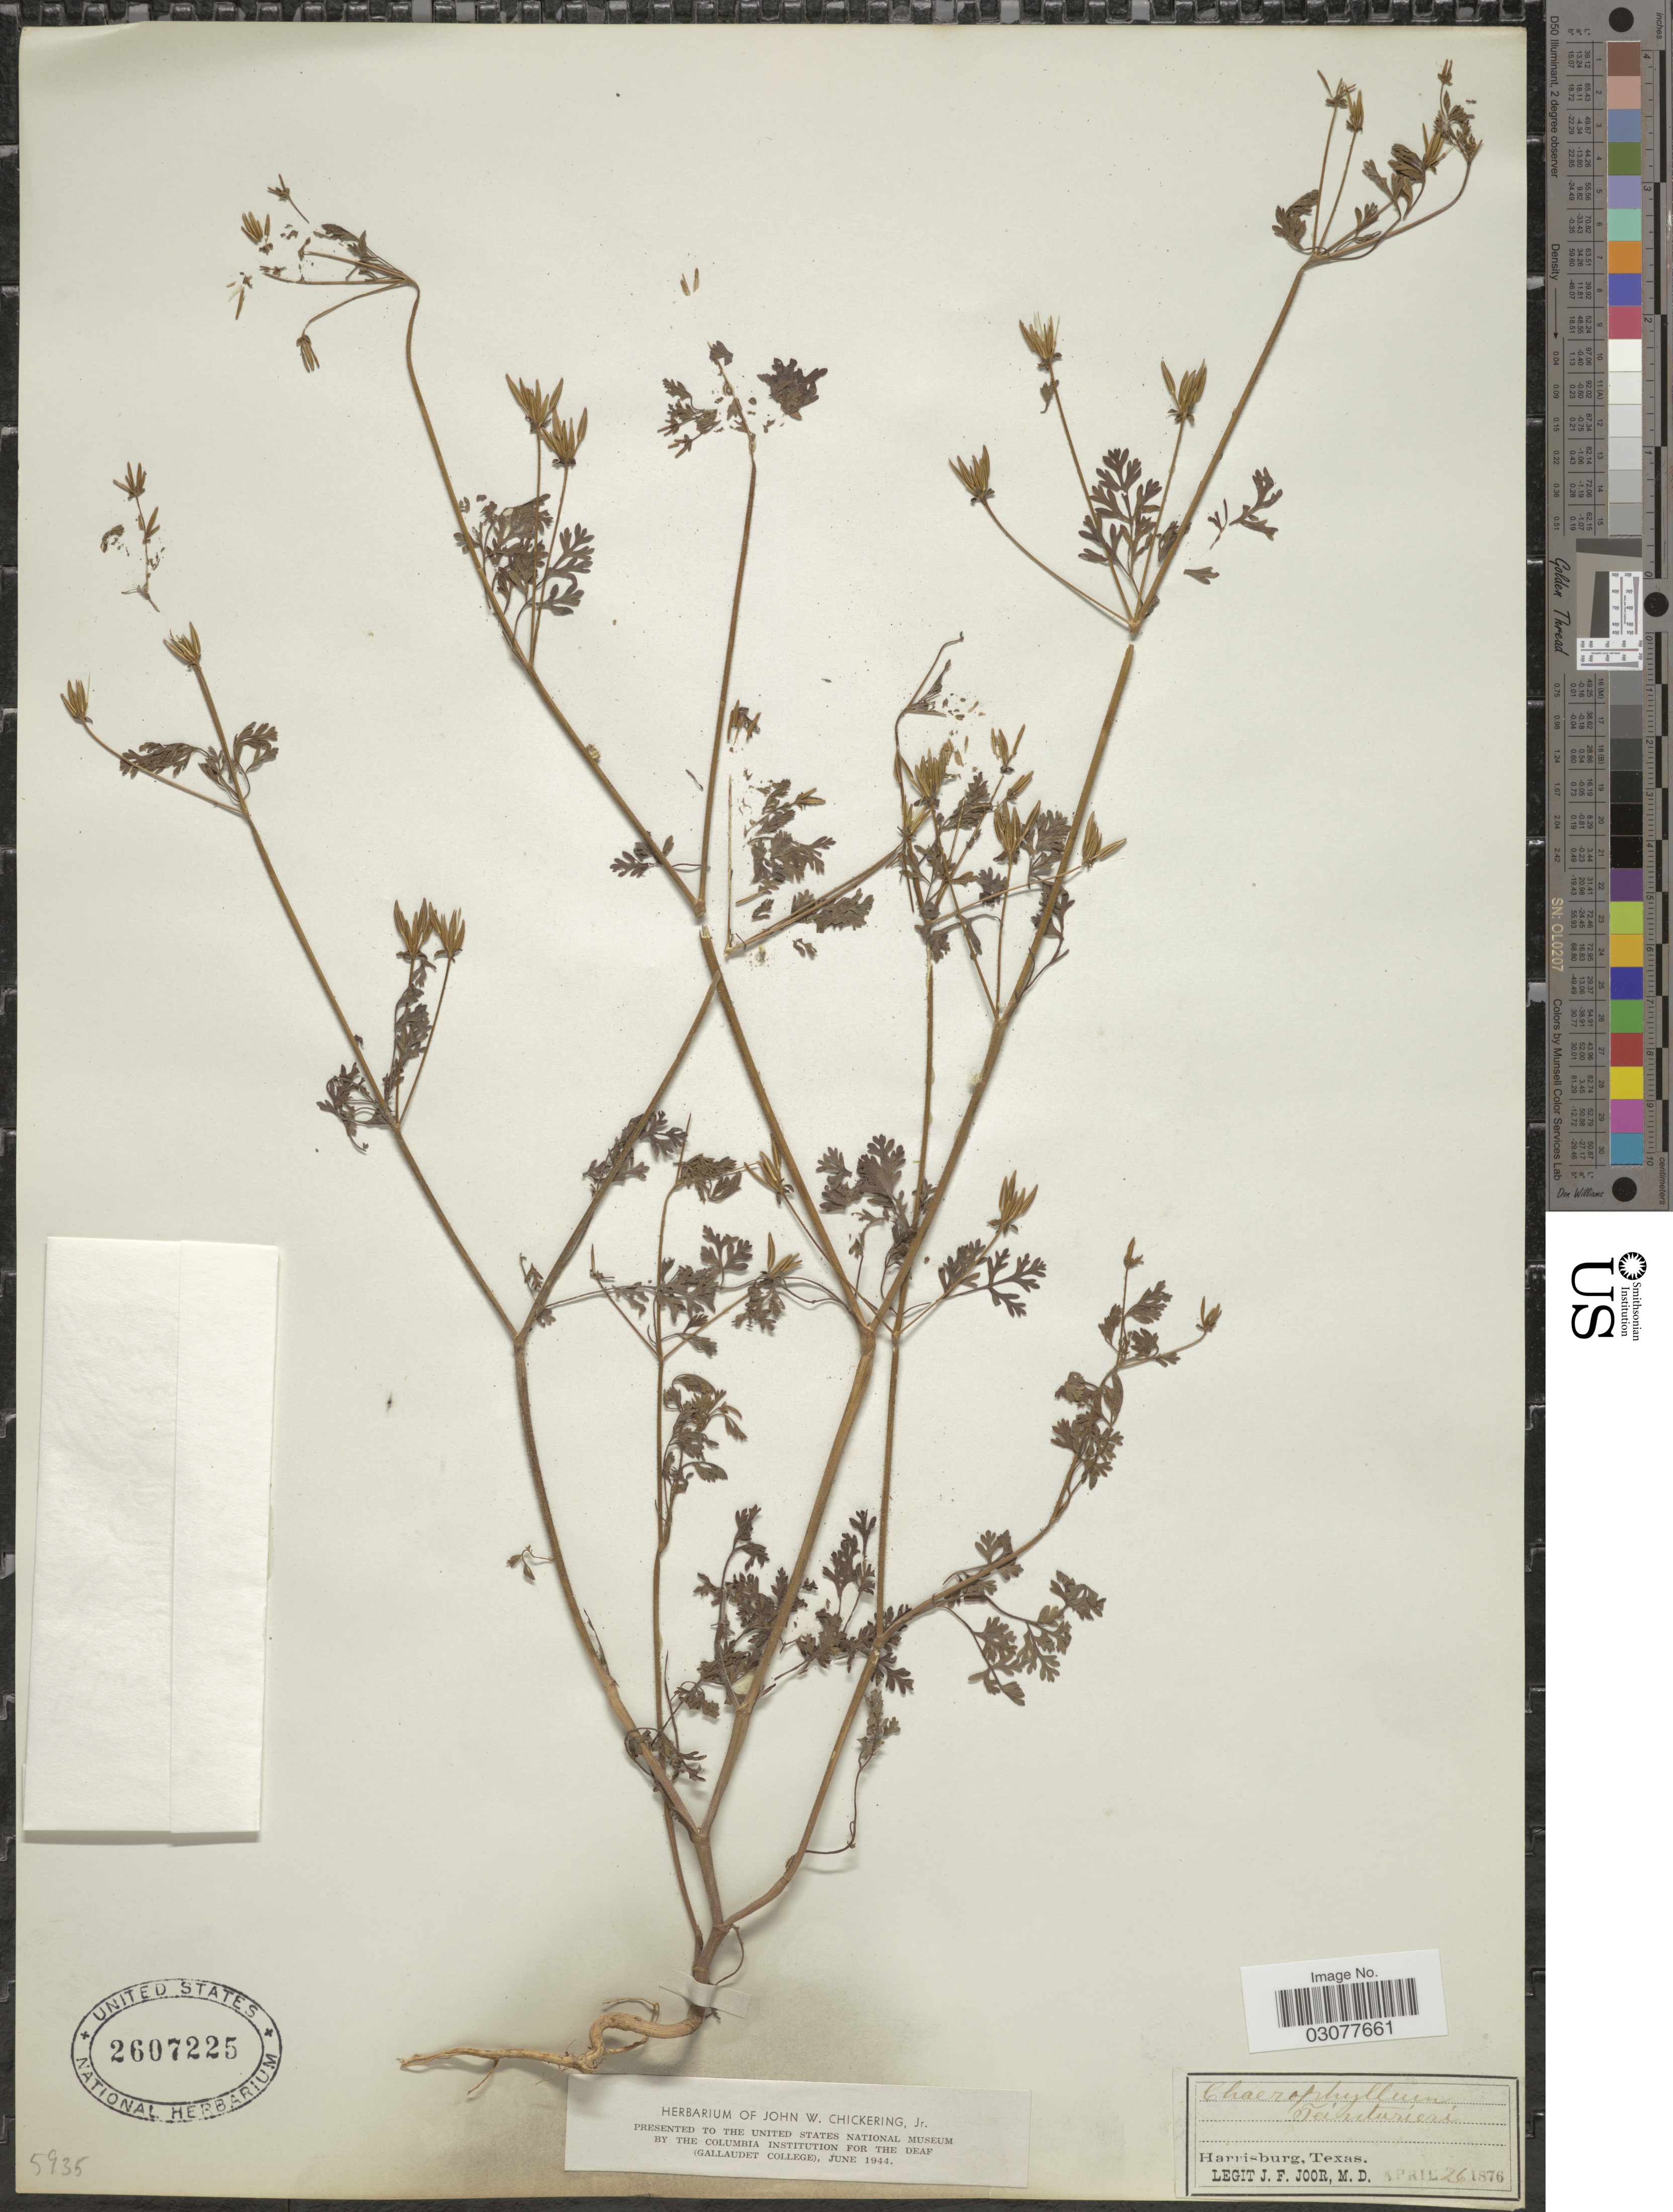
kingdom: Plantae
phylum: Tracheophyta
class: Magnoliopsida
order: Apiales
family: Apiaceae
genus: Chaerophyllum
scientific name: Chaerophyllum tainturieri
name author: Hook.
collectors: J. F. Joor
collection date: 1876-04-26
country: United States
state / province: Texas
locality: Harrisburg.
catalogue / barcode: US 2607225